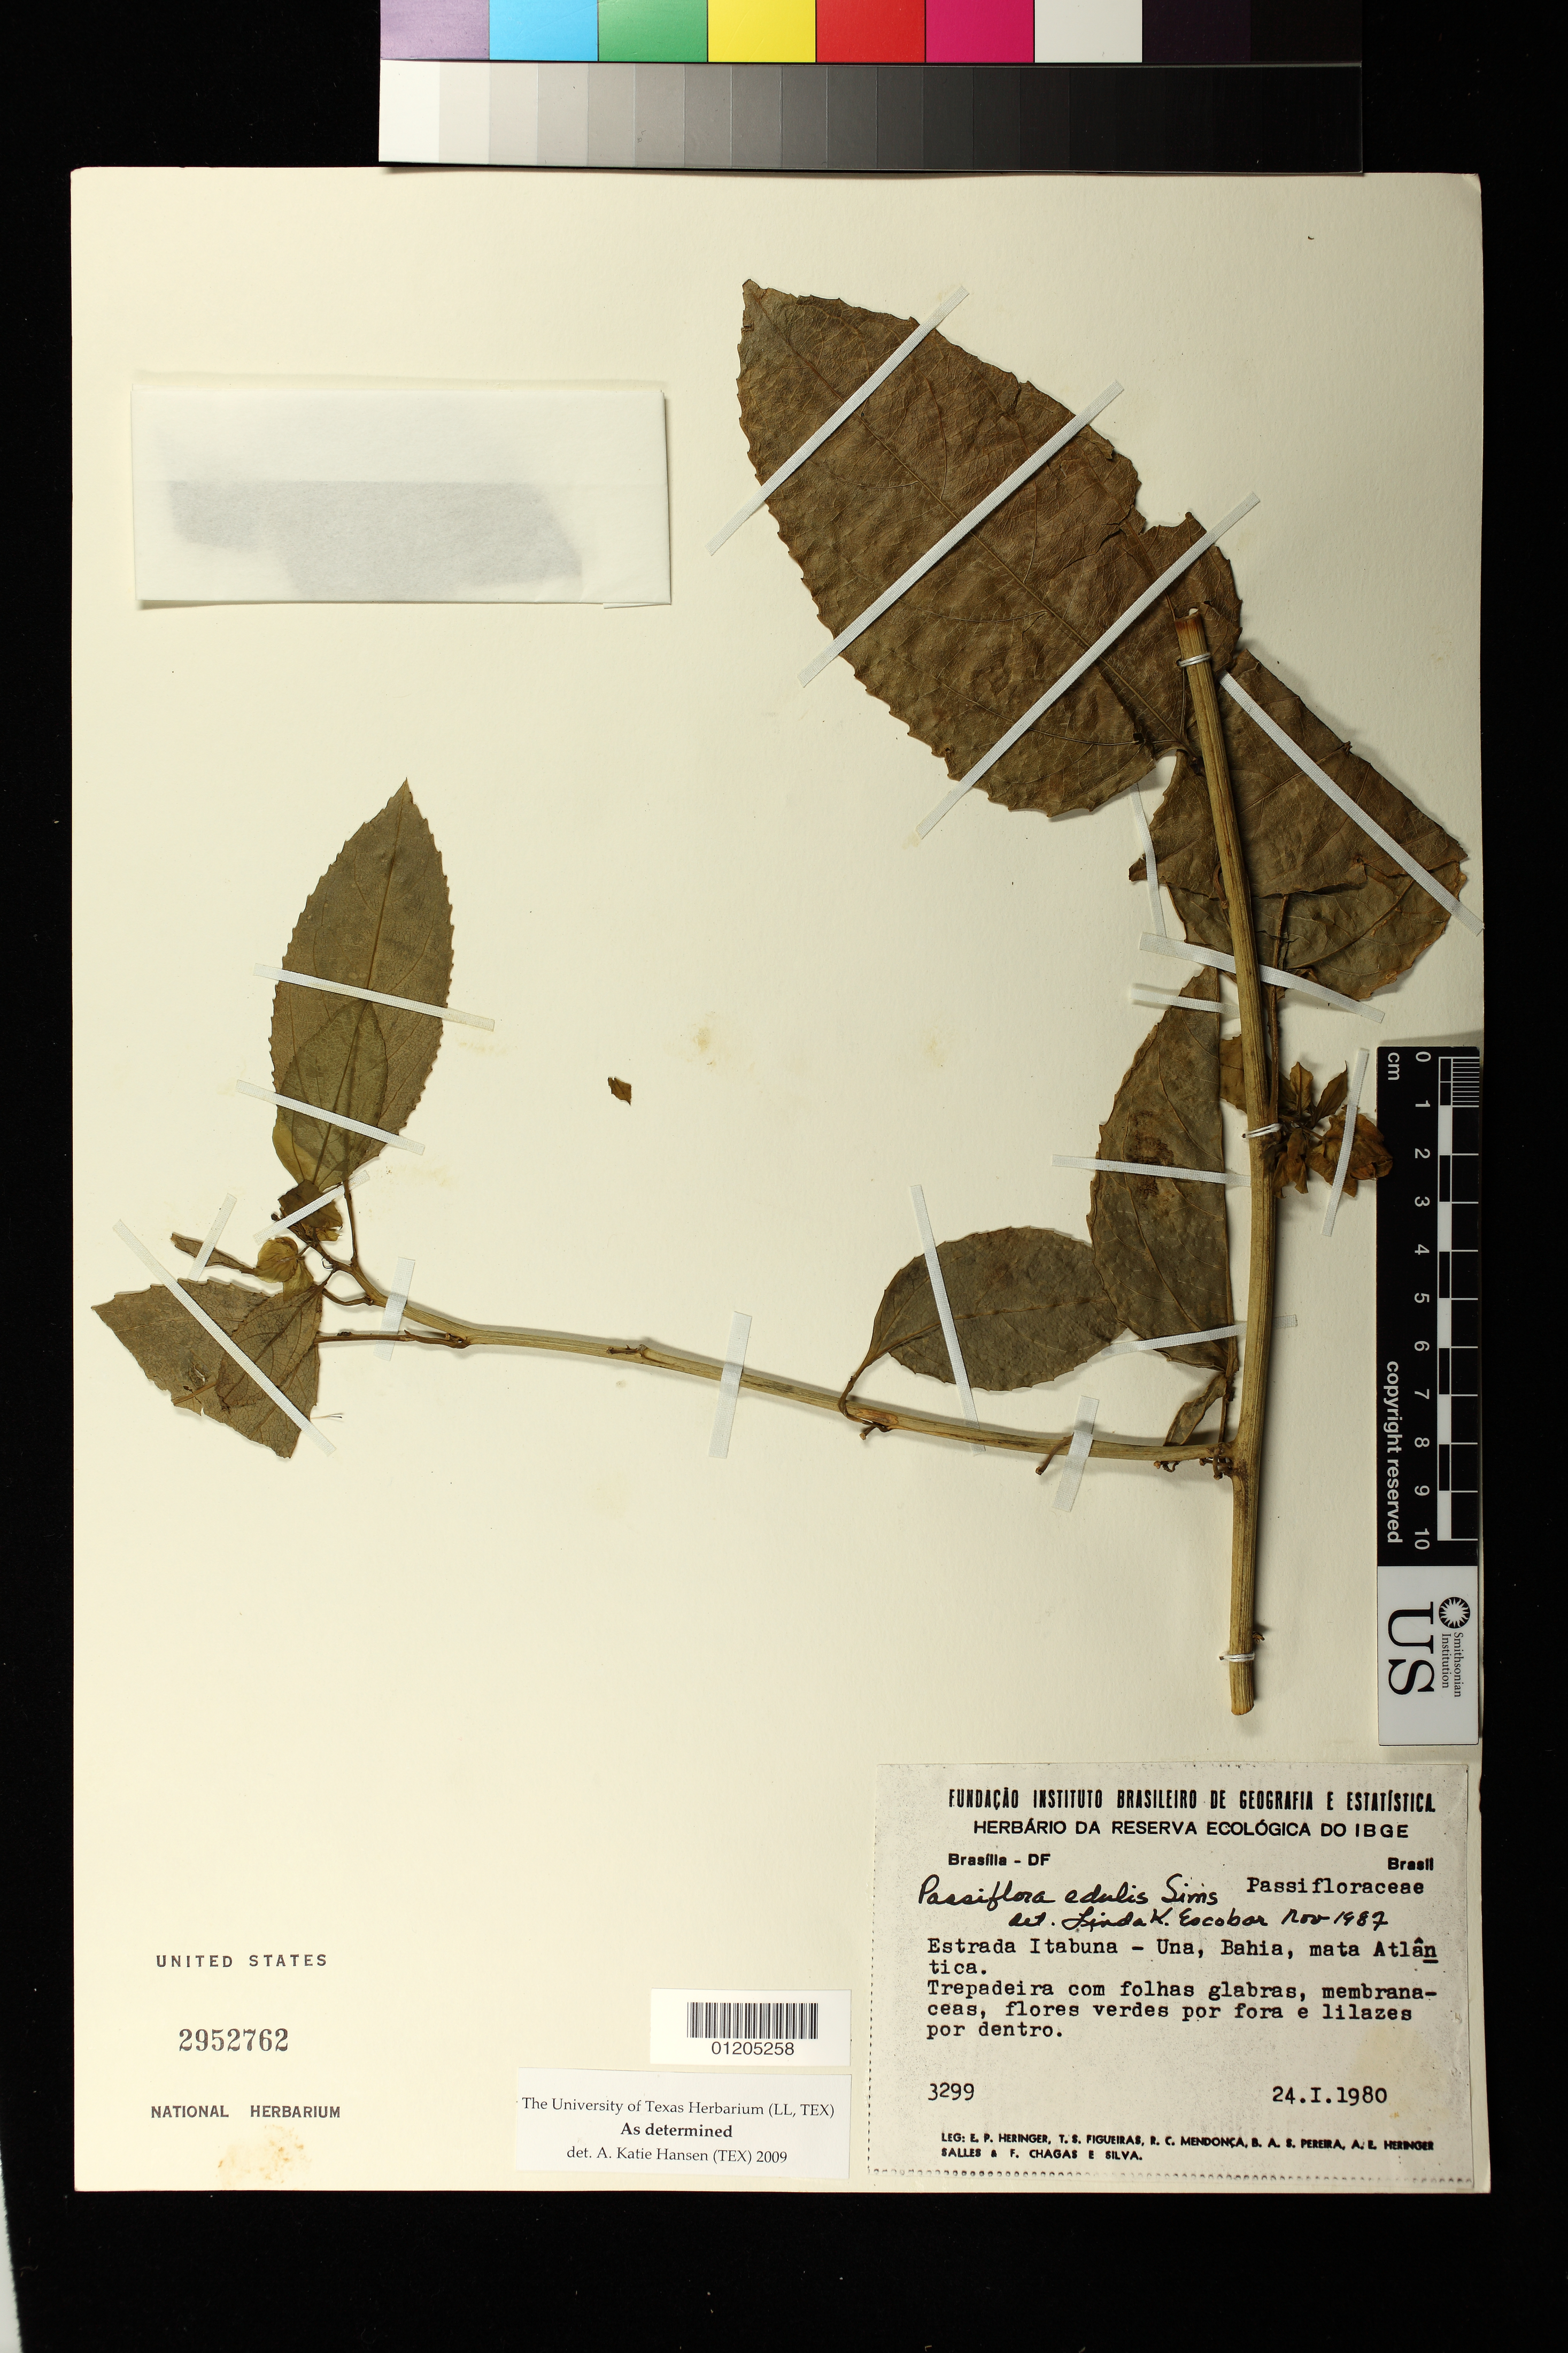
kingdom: Plantae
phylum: Tracheophyta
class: Magnoliopsida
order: Malpighiales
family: Passifloraceae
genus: Passiflora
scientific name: Passiflora edulis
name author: Sims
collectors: E. P. Heringer, T. S. Figueiras, R. C. de Mendonça, B. A. S. Pereira, A. E. Heringer Salles, F. Chagas & E. Silva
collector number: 3299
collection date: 1980-01-24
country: Brazil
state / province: Bahia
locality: Estrada Itabuna - Una, Bahia, mata Atlantica.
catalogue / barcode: US 2952762